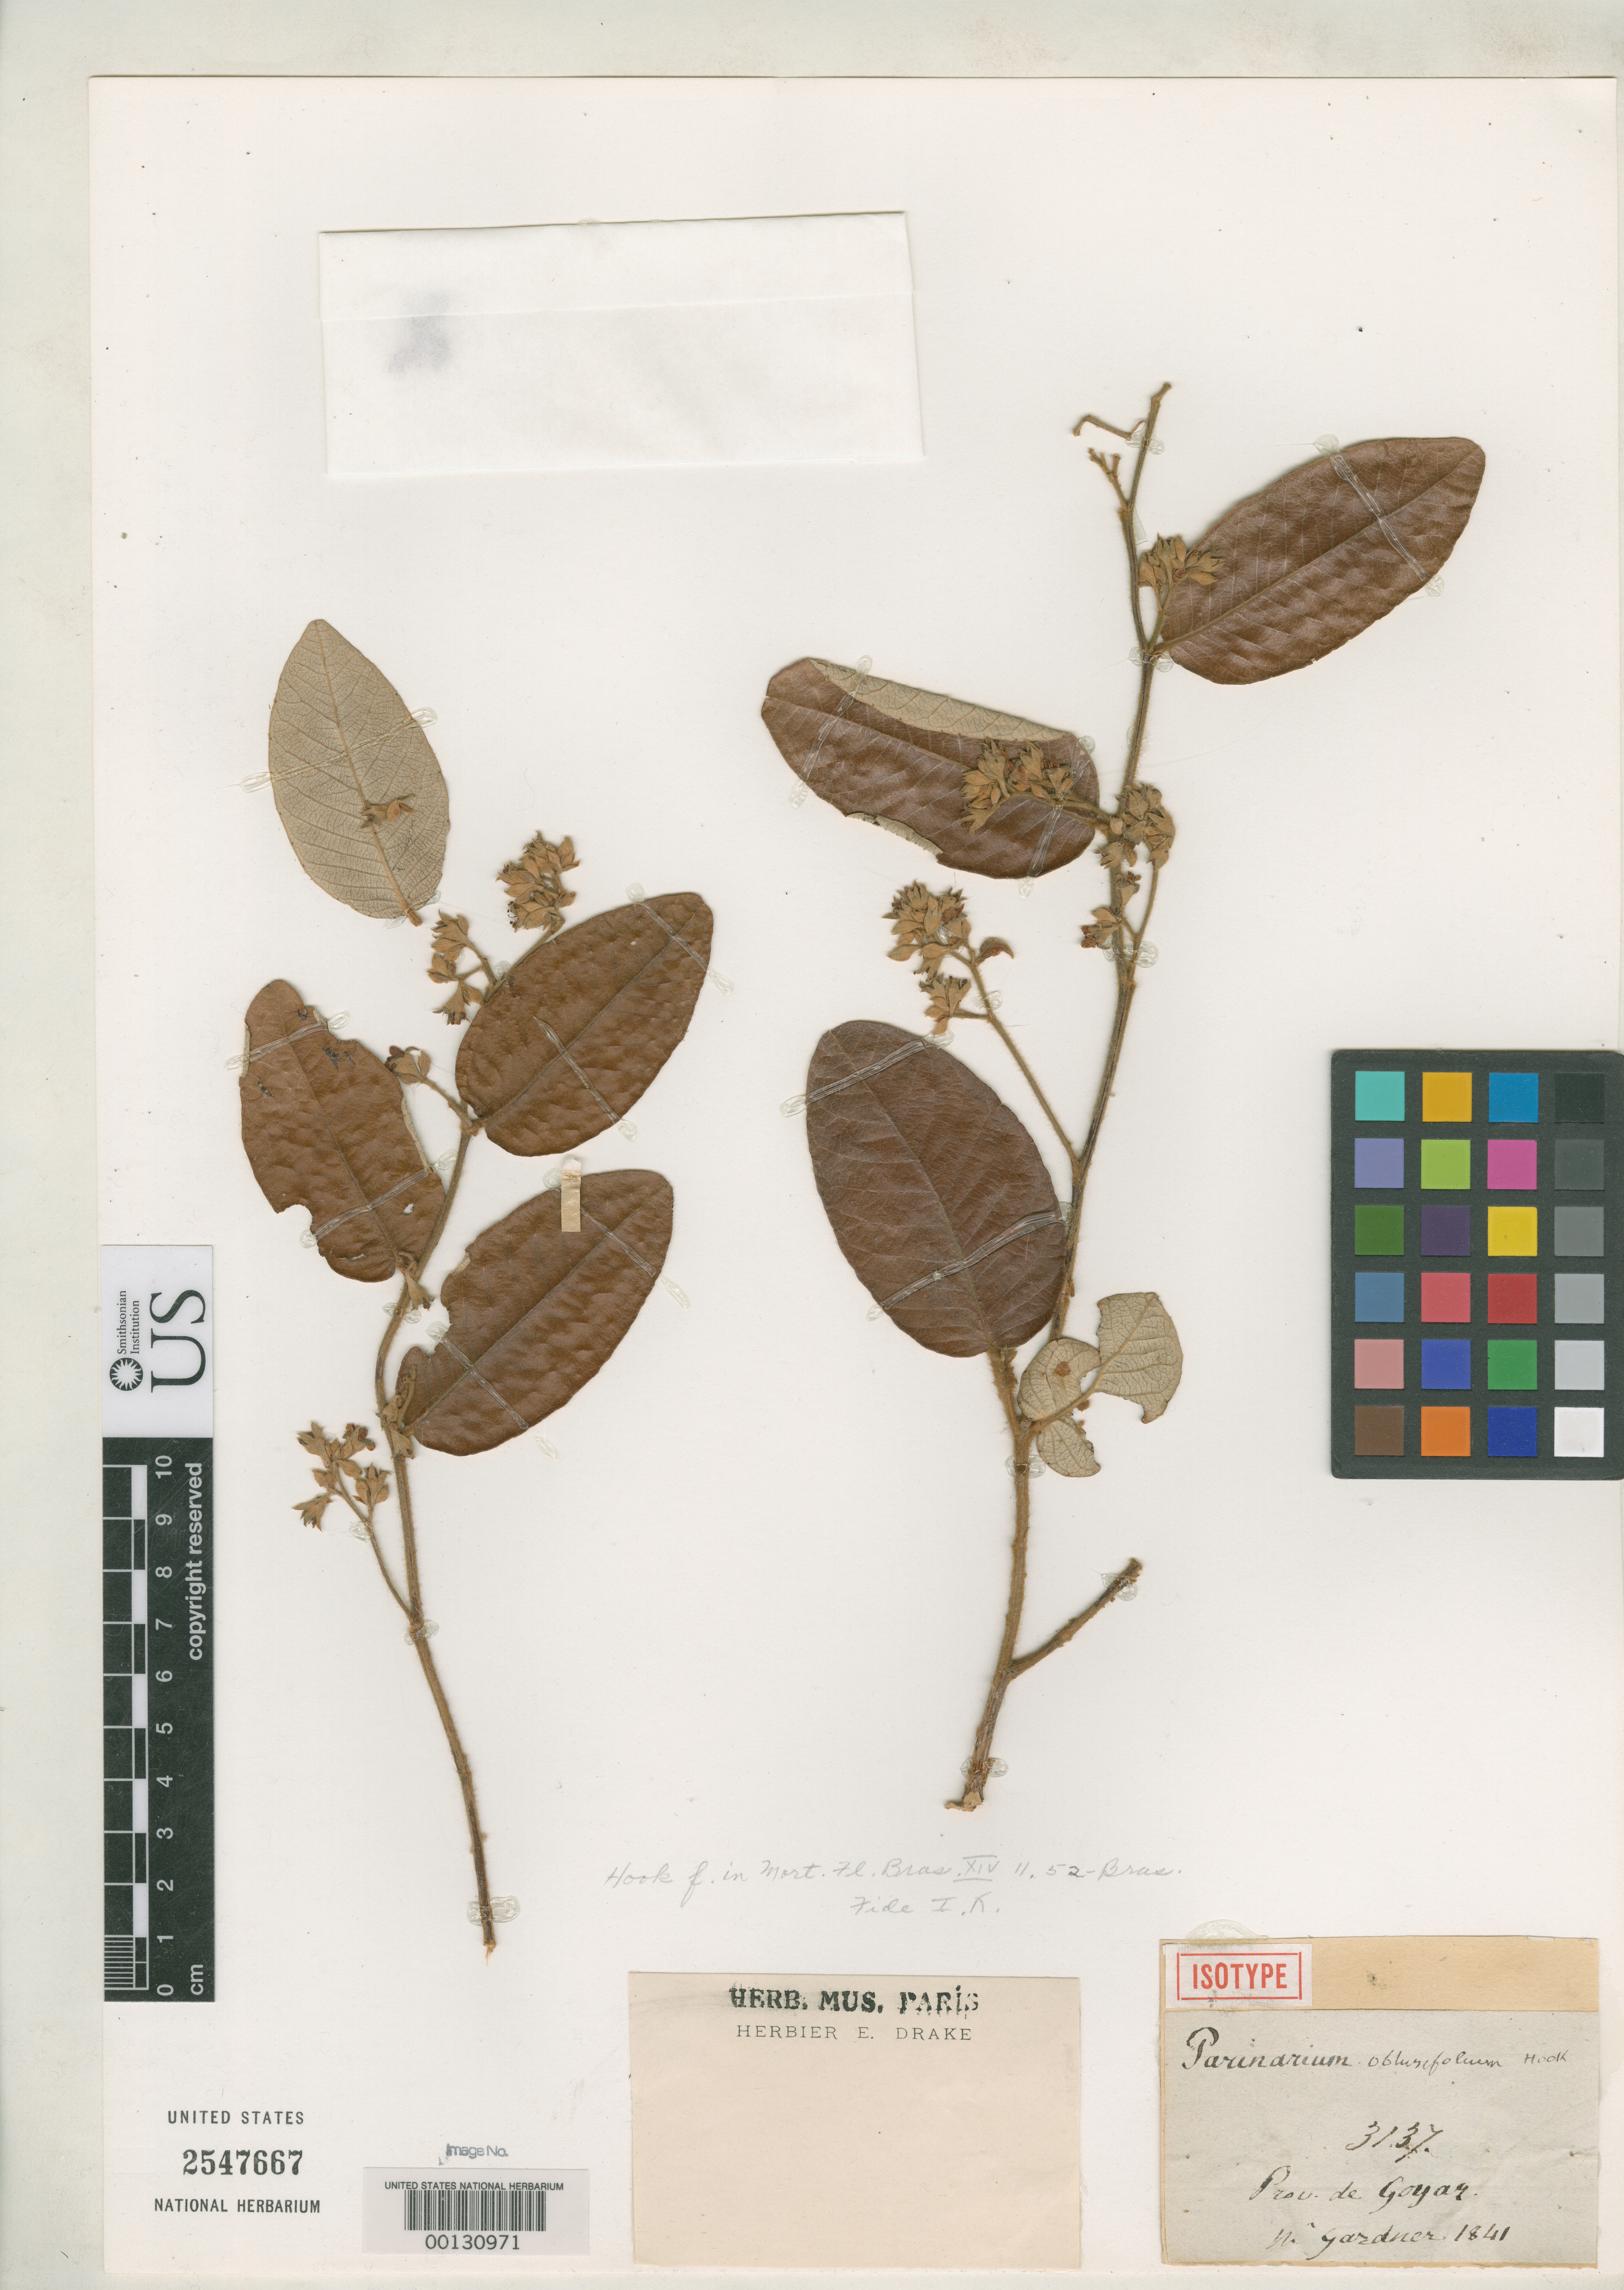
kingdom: Plantae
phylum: Tracheophyta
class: Magnoliopsida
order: Malpighiales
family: Chrysobalanaceae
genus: Parinari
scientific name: Parinari obtusifolia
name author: Hook. f. in Mart.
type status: Isotype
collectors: G. Gardner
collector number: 3137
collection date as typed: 1841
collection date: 1841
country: Brazil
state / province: Goiás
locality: Inter Porto Imperial et Lunie, ad flum Tocantins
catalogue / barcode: US 2547667